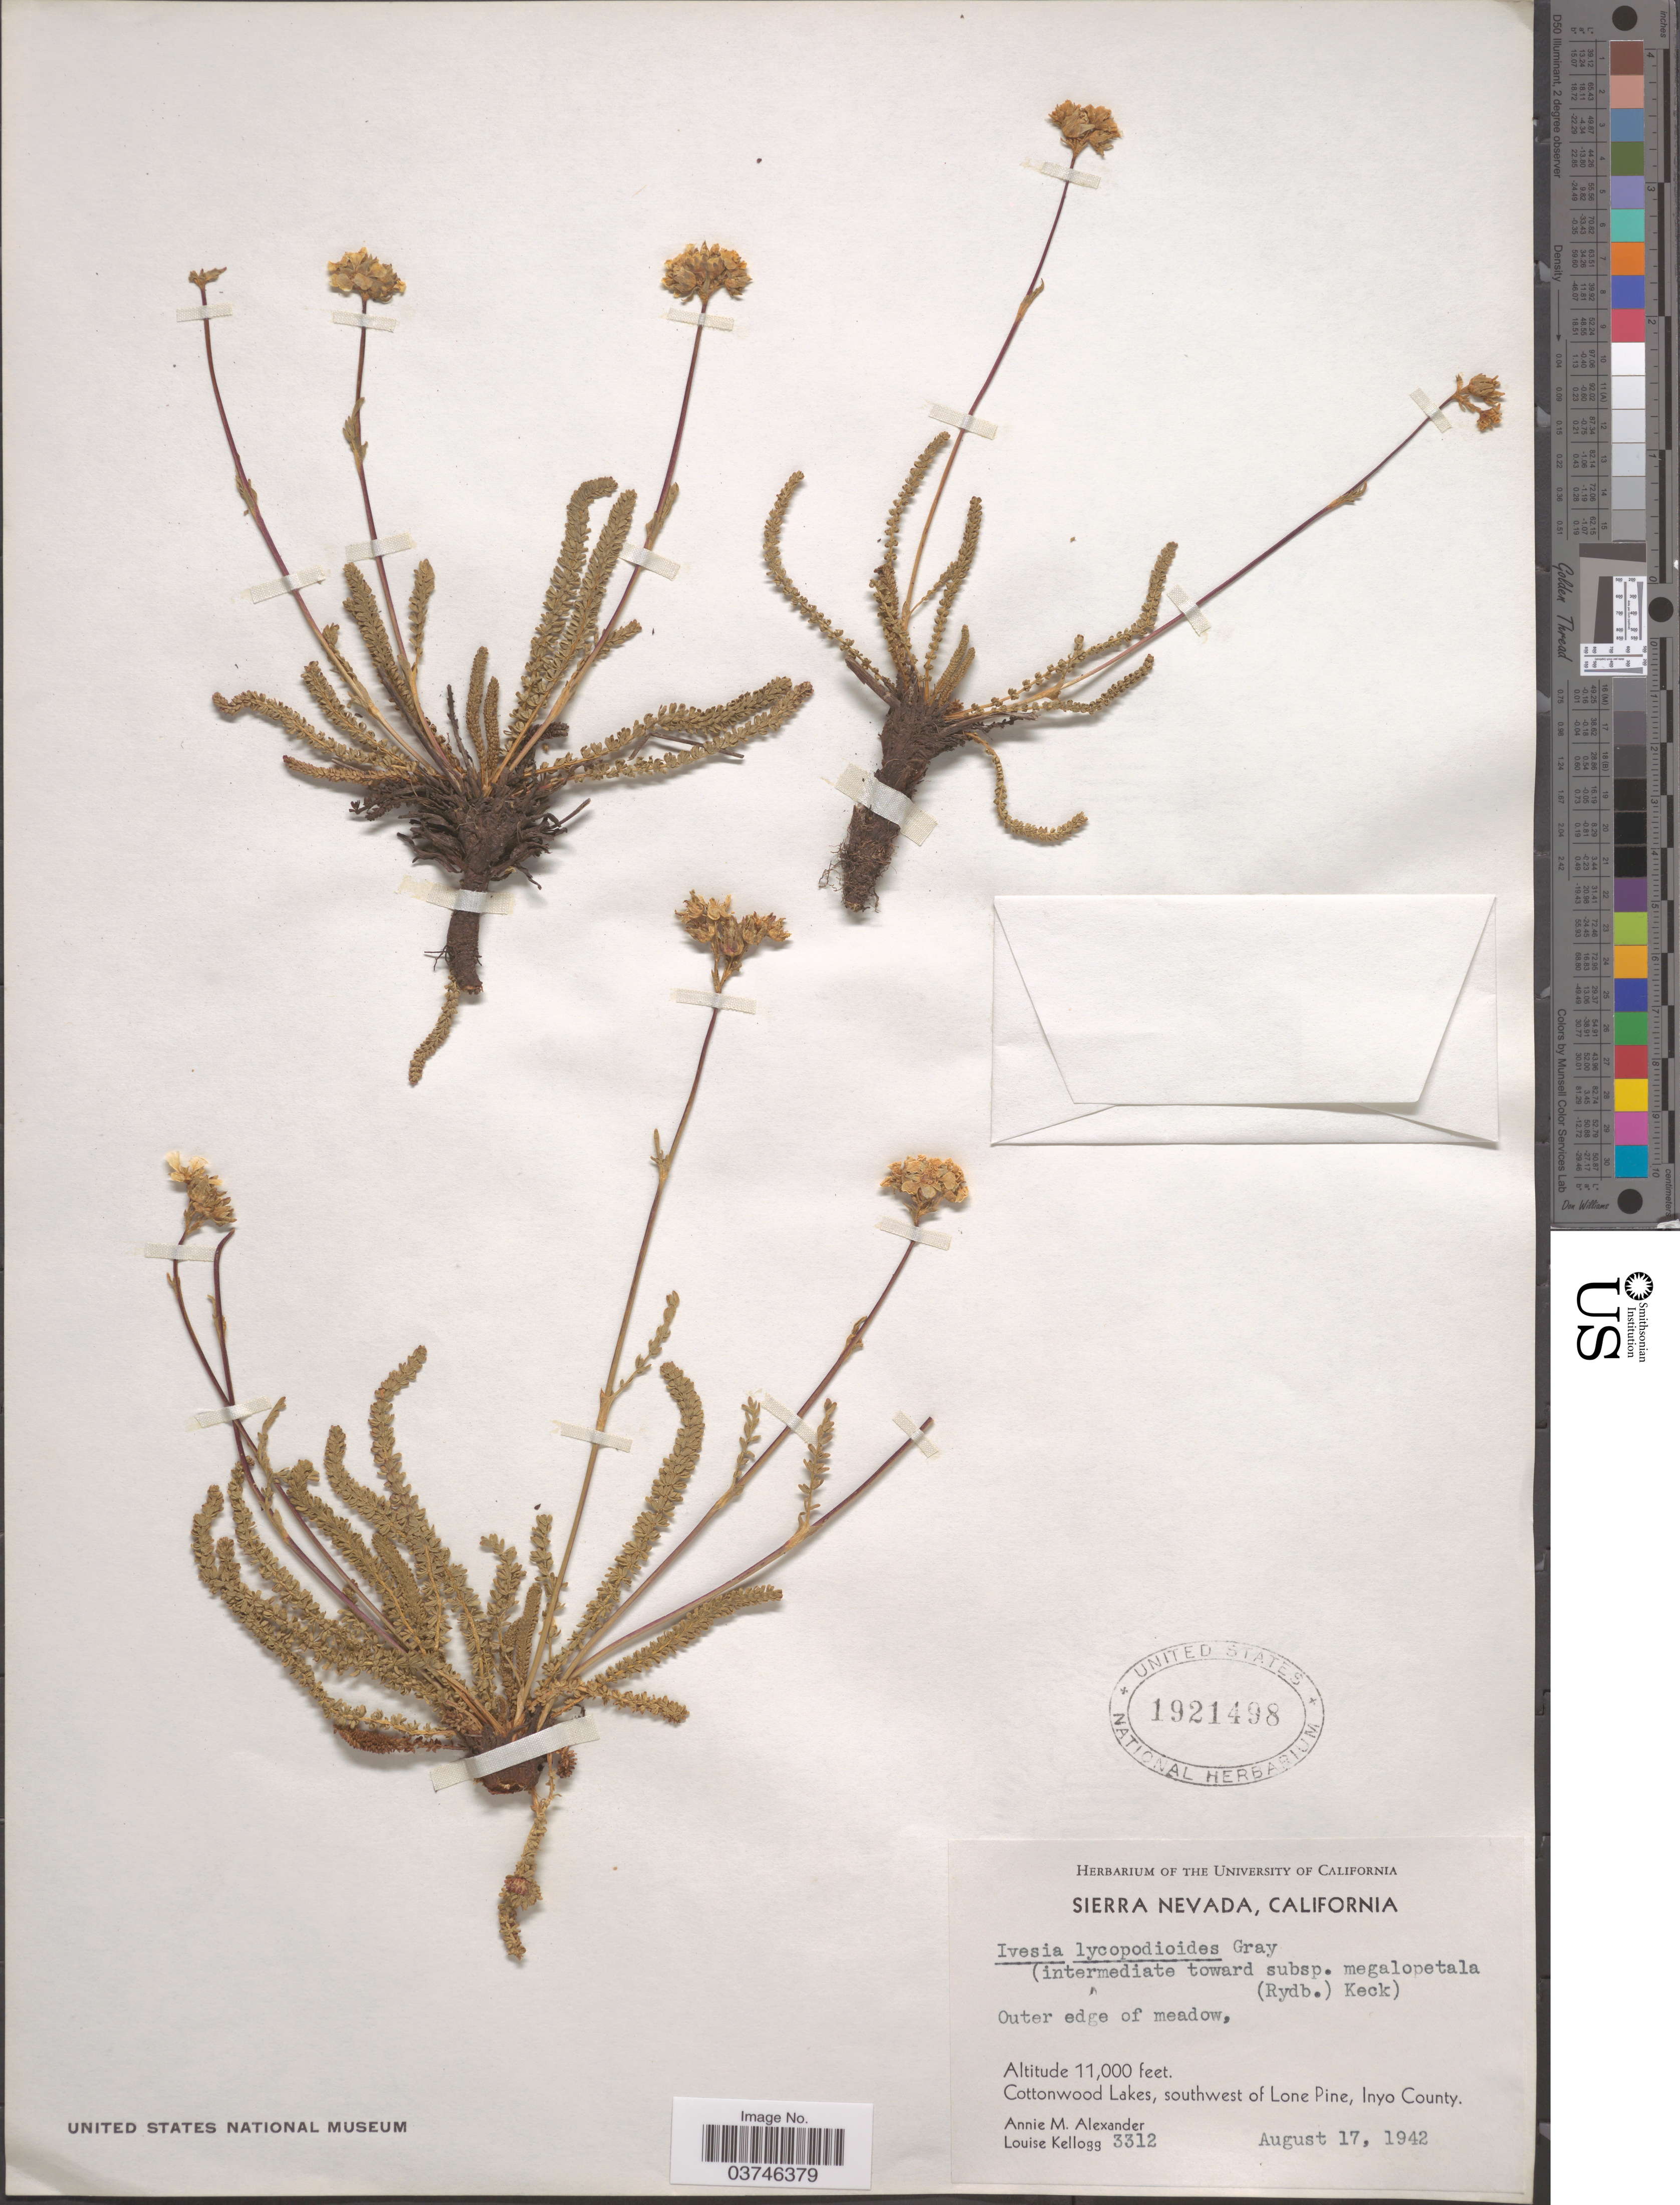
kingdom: Plantae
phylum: Tracheophyta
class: Magnoliopsida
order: Rosales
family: Rosaceae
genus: Potentilla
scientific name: Potentilla lycopodioides var. megalopetala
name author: (Rydb.) J.T. Howell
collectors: A. M. Alexander & L. Kellogg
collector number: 3312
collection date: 1942-08-17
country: United States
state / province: California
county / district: Inyo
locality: Sierra Nevada. Cottonwood Lakes, southwest of Lone Pine, Inyo County.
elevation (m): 3353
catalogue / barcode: US 1921498